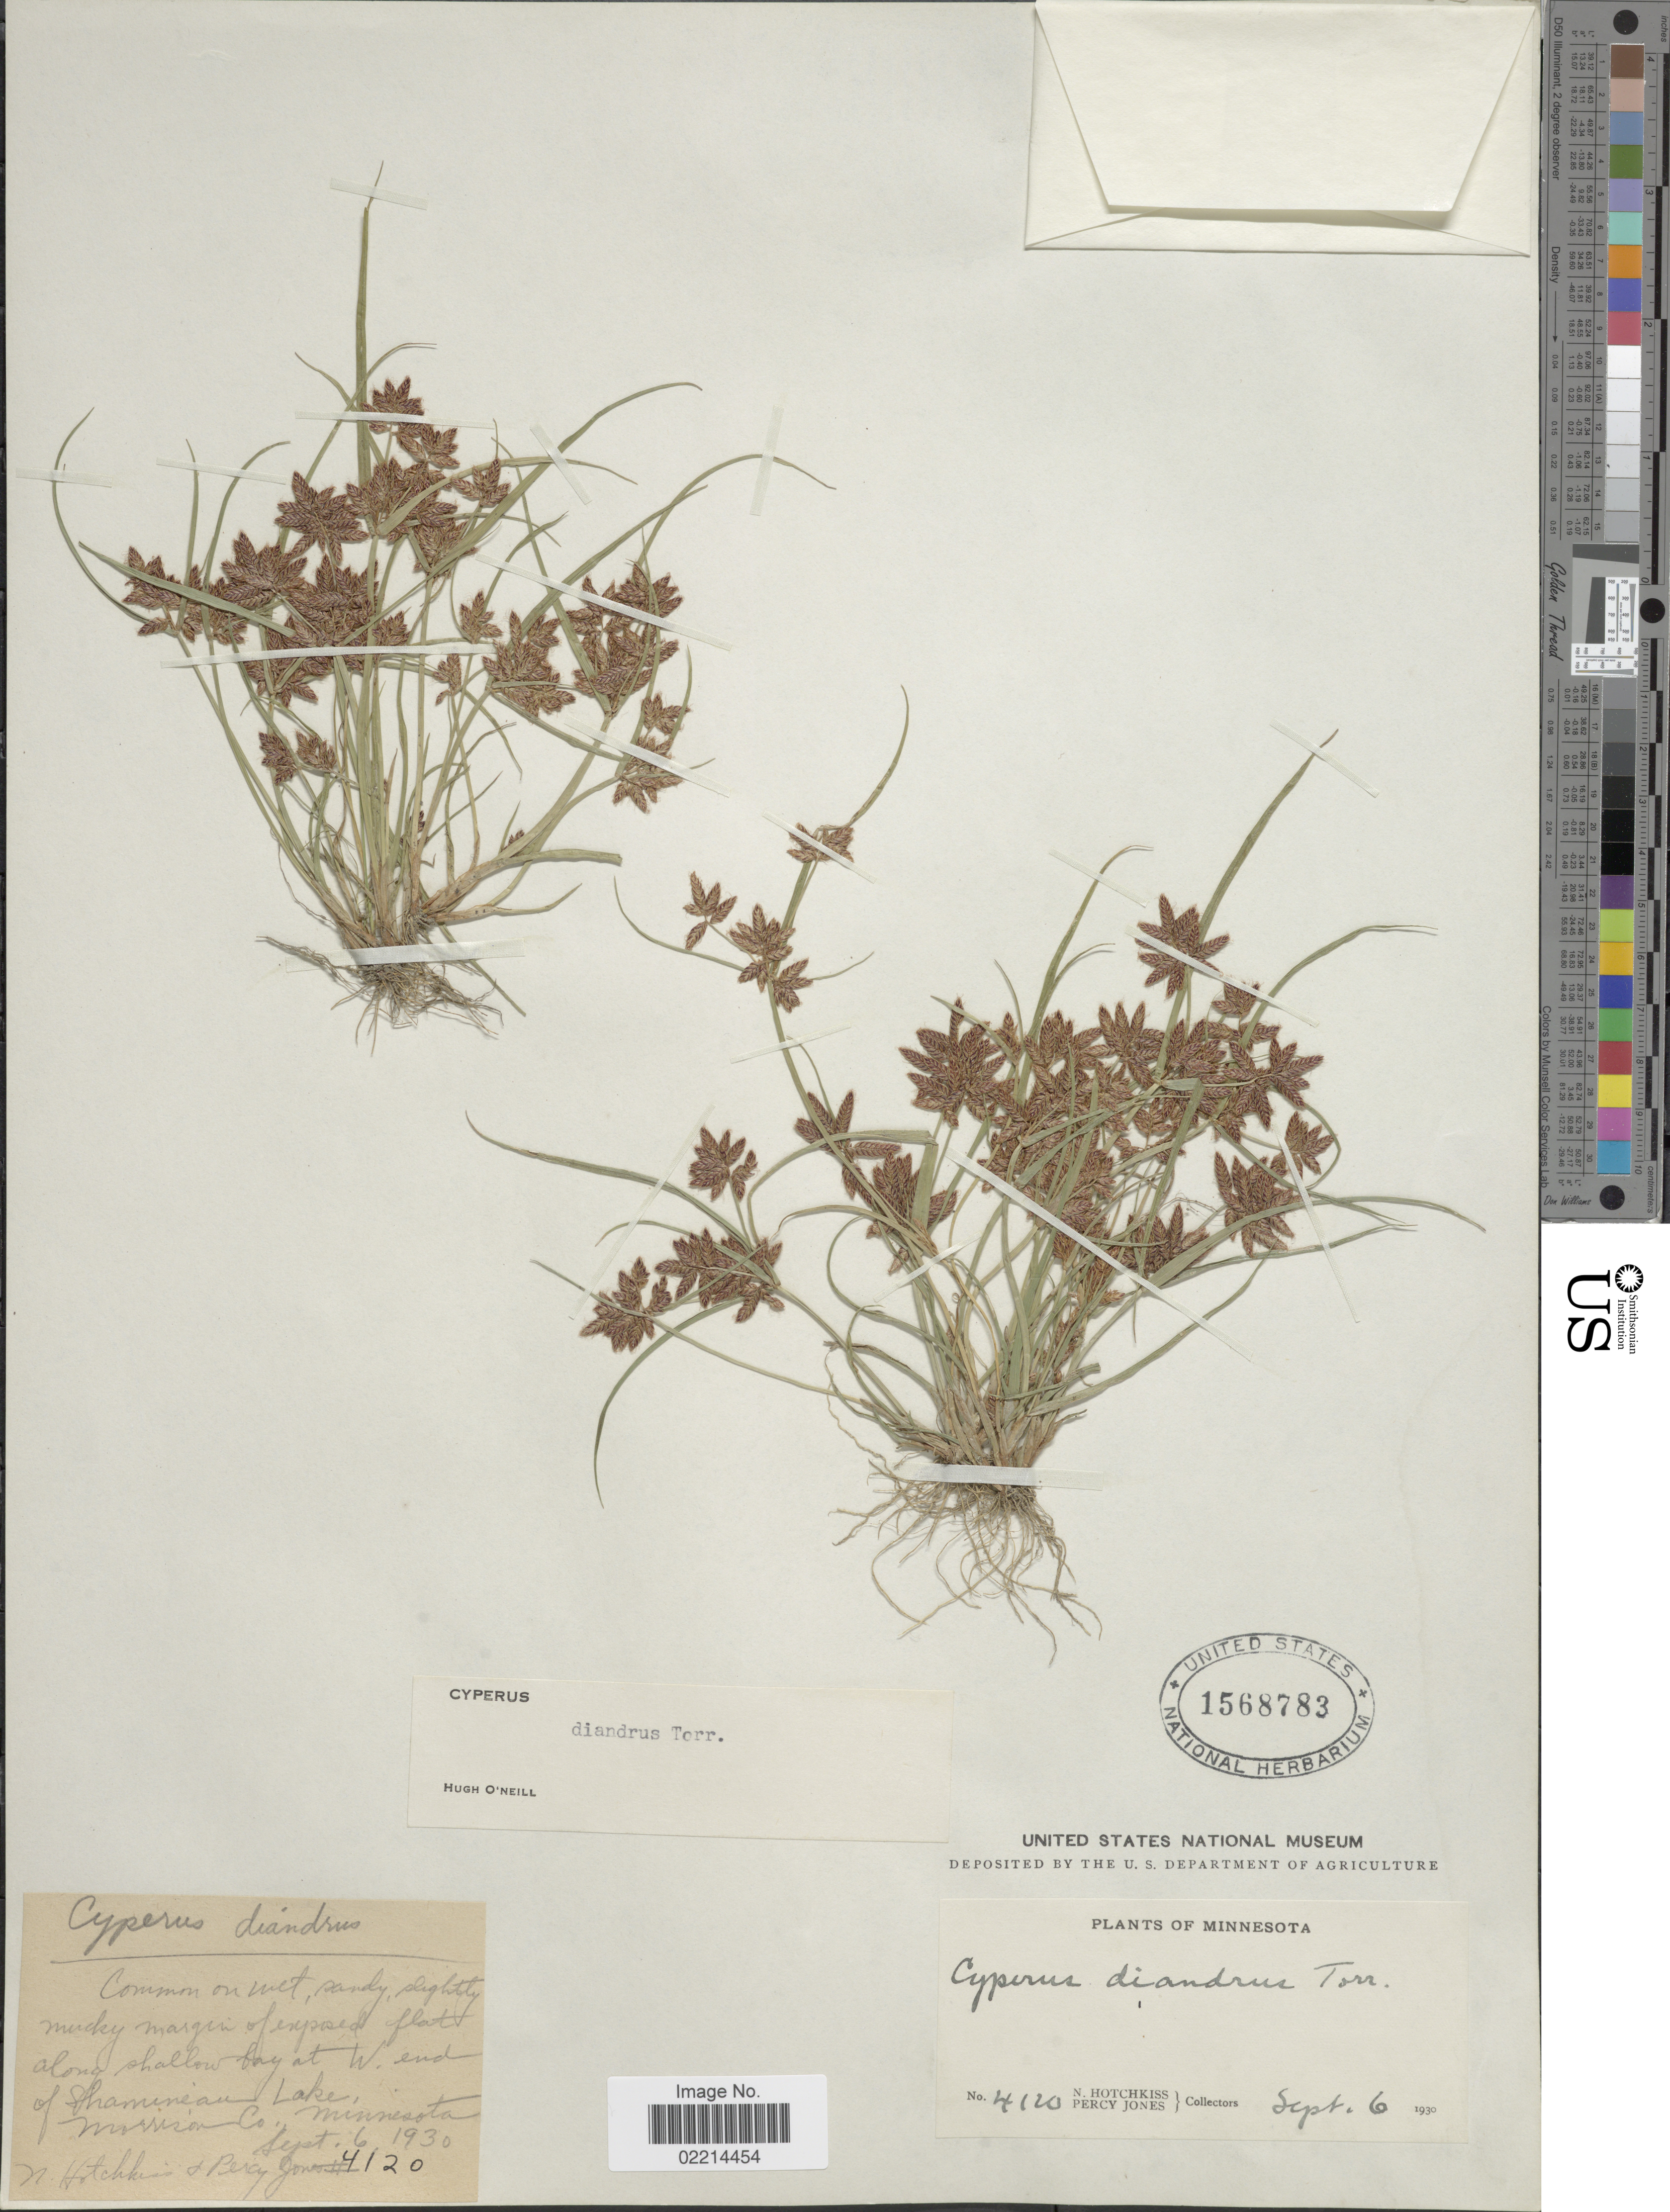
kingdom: Plantae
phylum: Tracheophyta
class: Liliopsida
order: Poales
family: Cyperaceae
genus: Cyperus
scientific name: Cyperus diandrus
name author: Torr.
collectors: N. Hotchkiss & P. Jones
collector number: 4120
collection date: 1930-09-06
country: United States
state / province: Minnesota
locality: Common on wet, sandy, slightly mucky margin of exposed flat along shallow bay at W. end of Shamineau Lake, Morrison Co.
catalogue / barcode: US 1568783